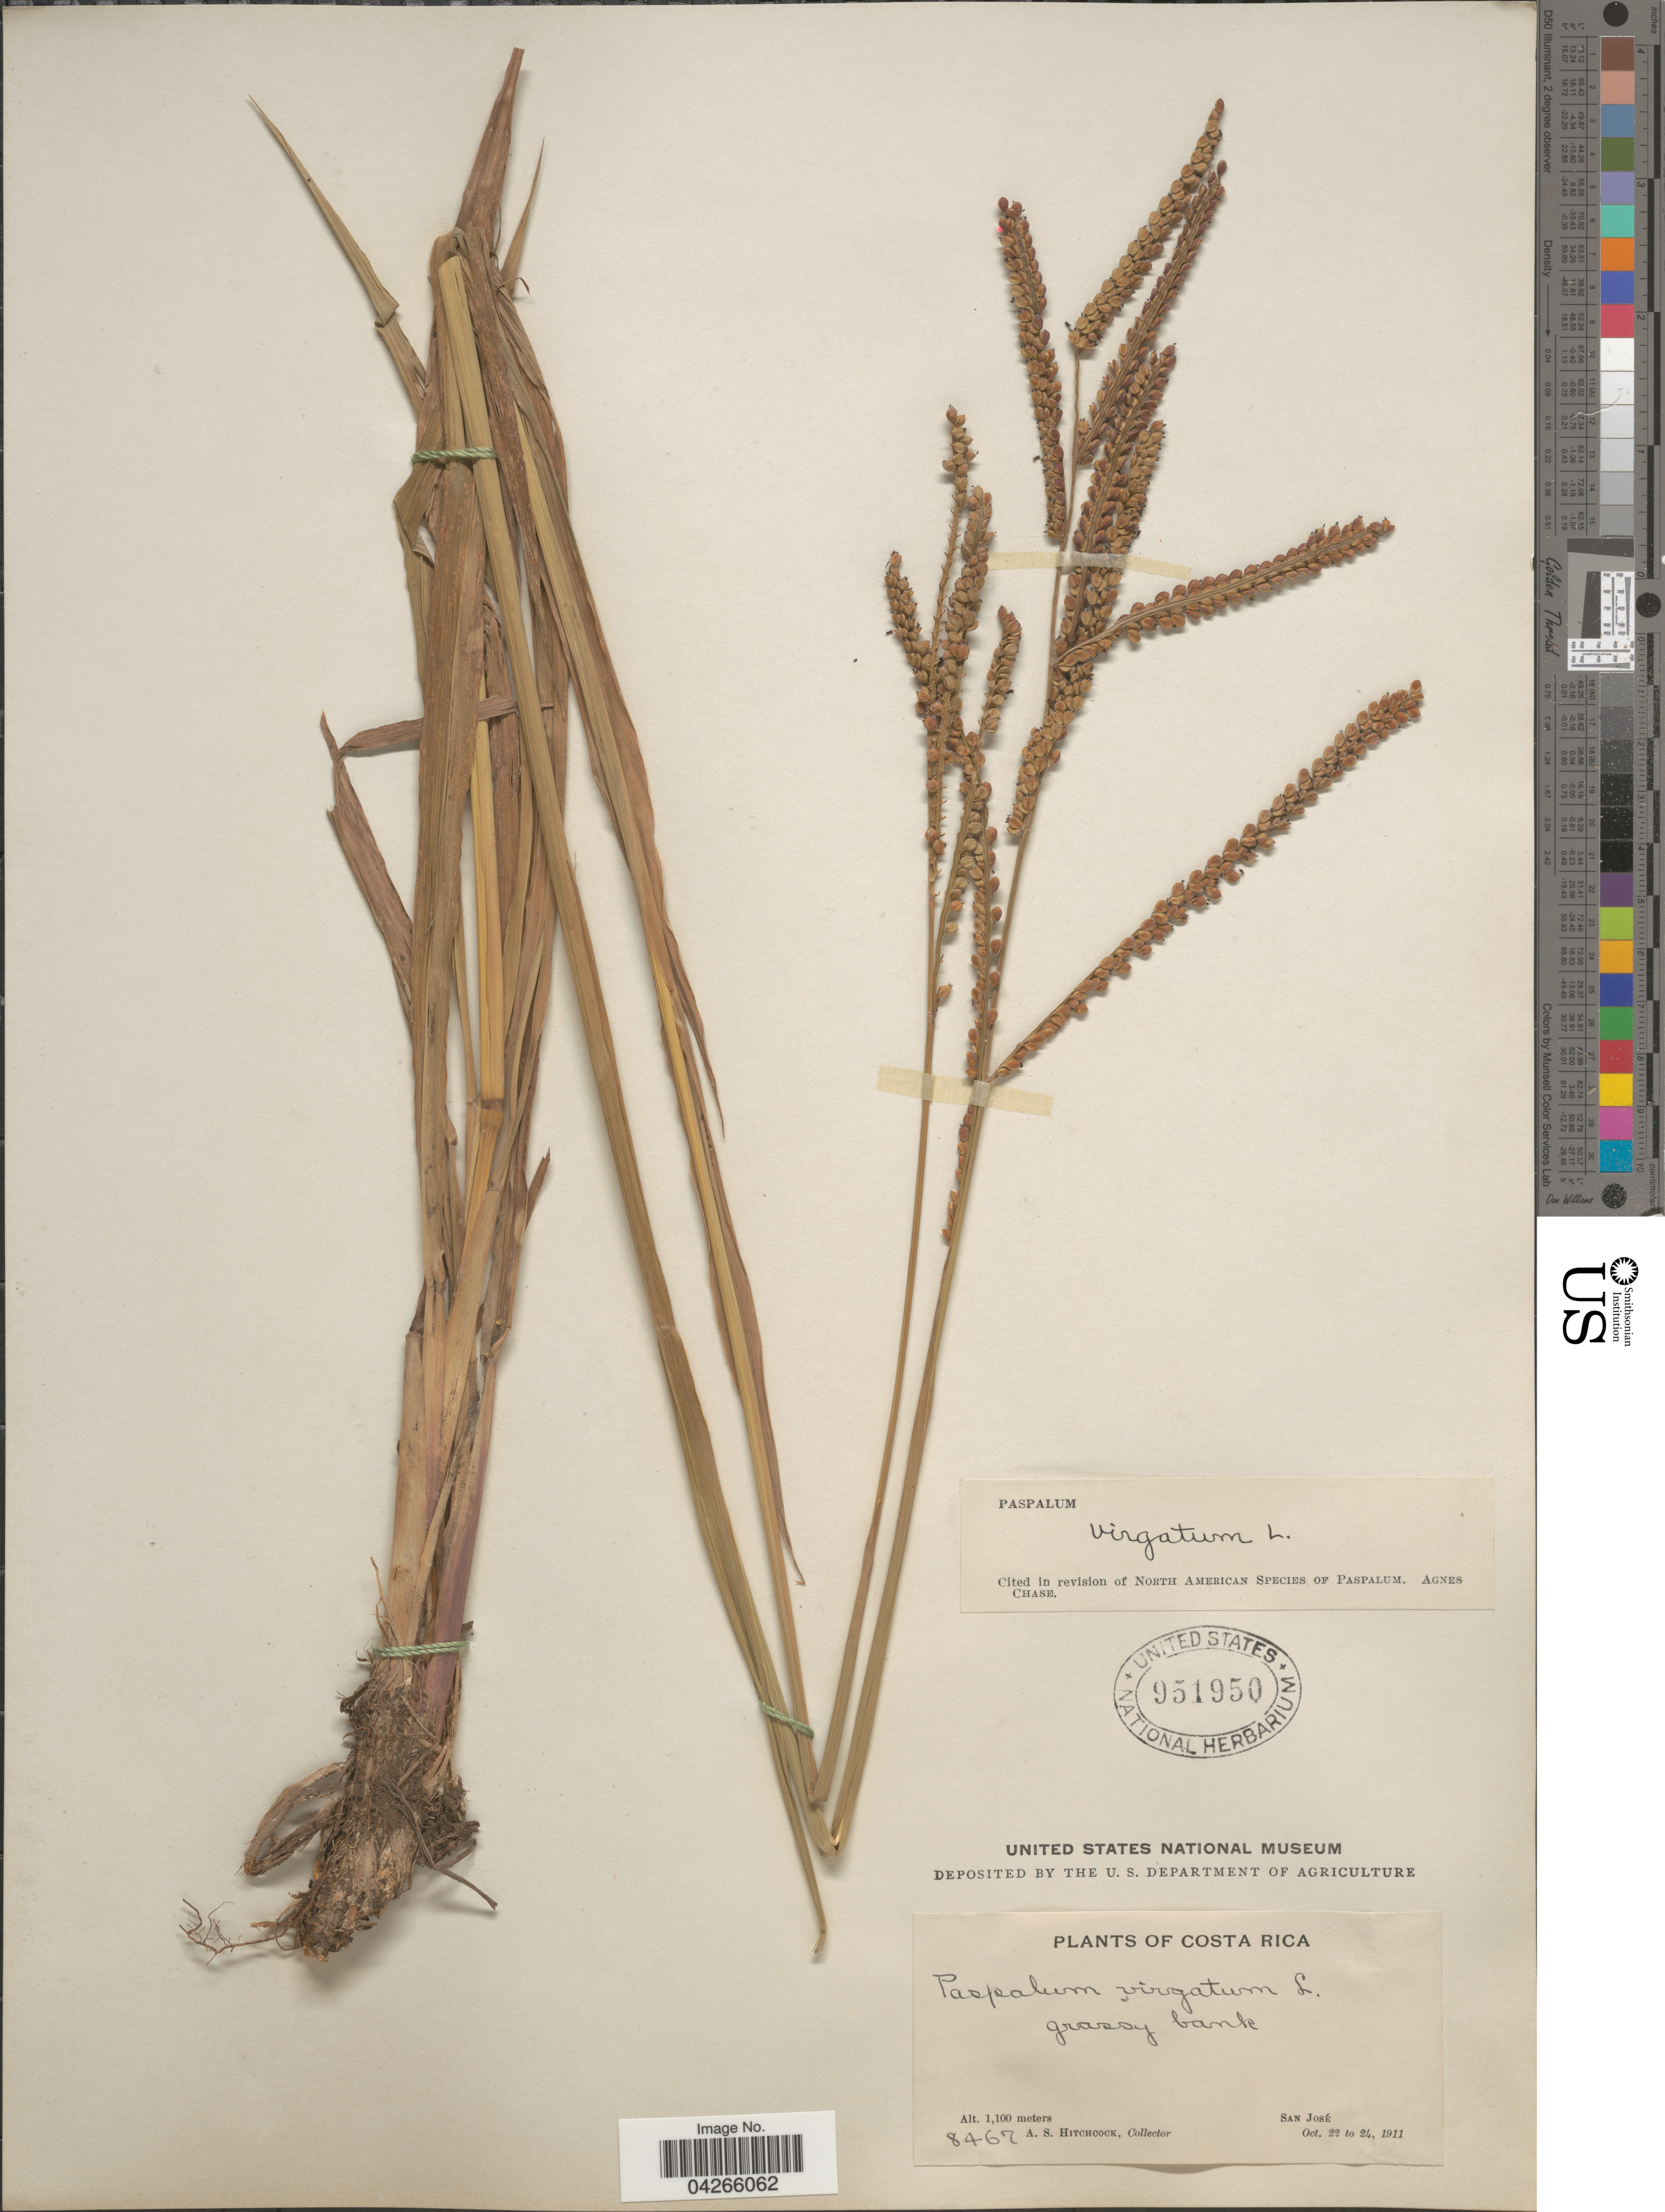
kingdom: Plantae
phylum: Tracheophyta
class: Liliopsida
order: Poales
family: Poaceae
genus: Paspalum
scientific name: Paspalum virgatum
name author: L.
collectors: A. S. Hitchcock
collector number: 8467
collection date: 1911-10-22/1911-10-24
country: Costa Rica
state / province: San José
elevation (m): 1100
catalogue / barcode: US 951950